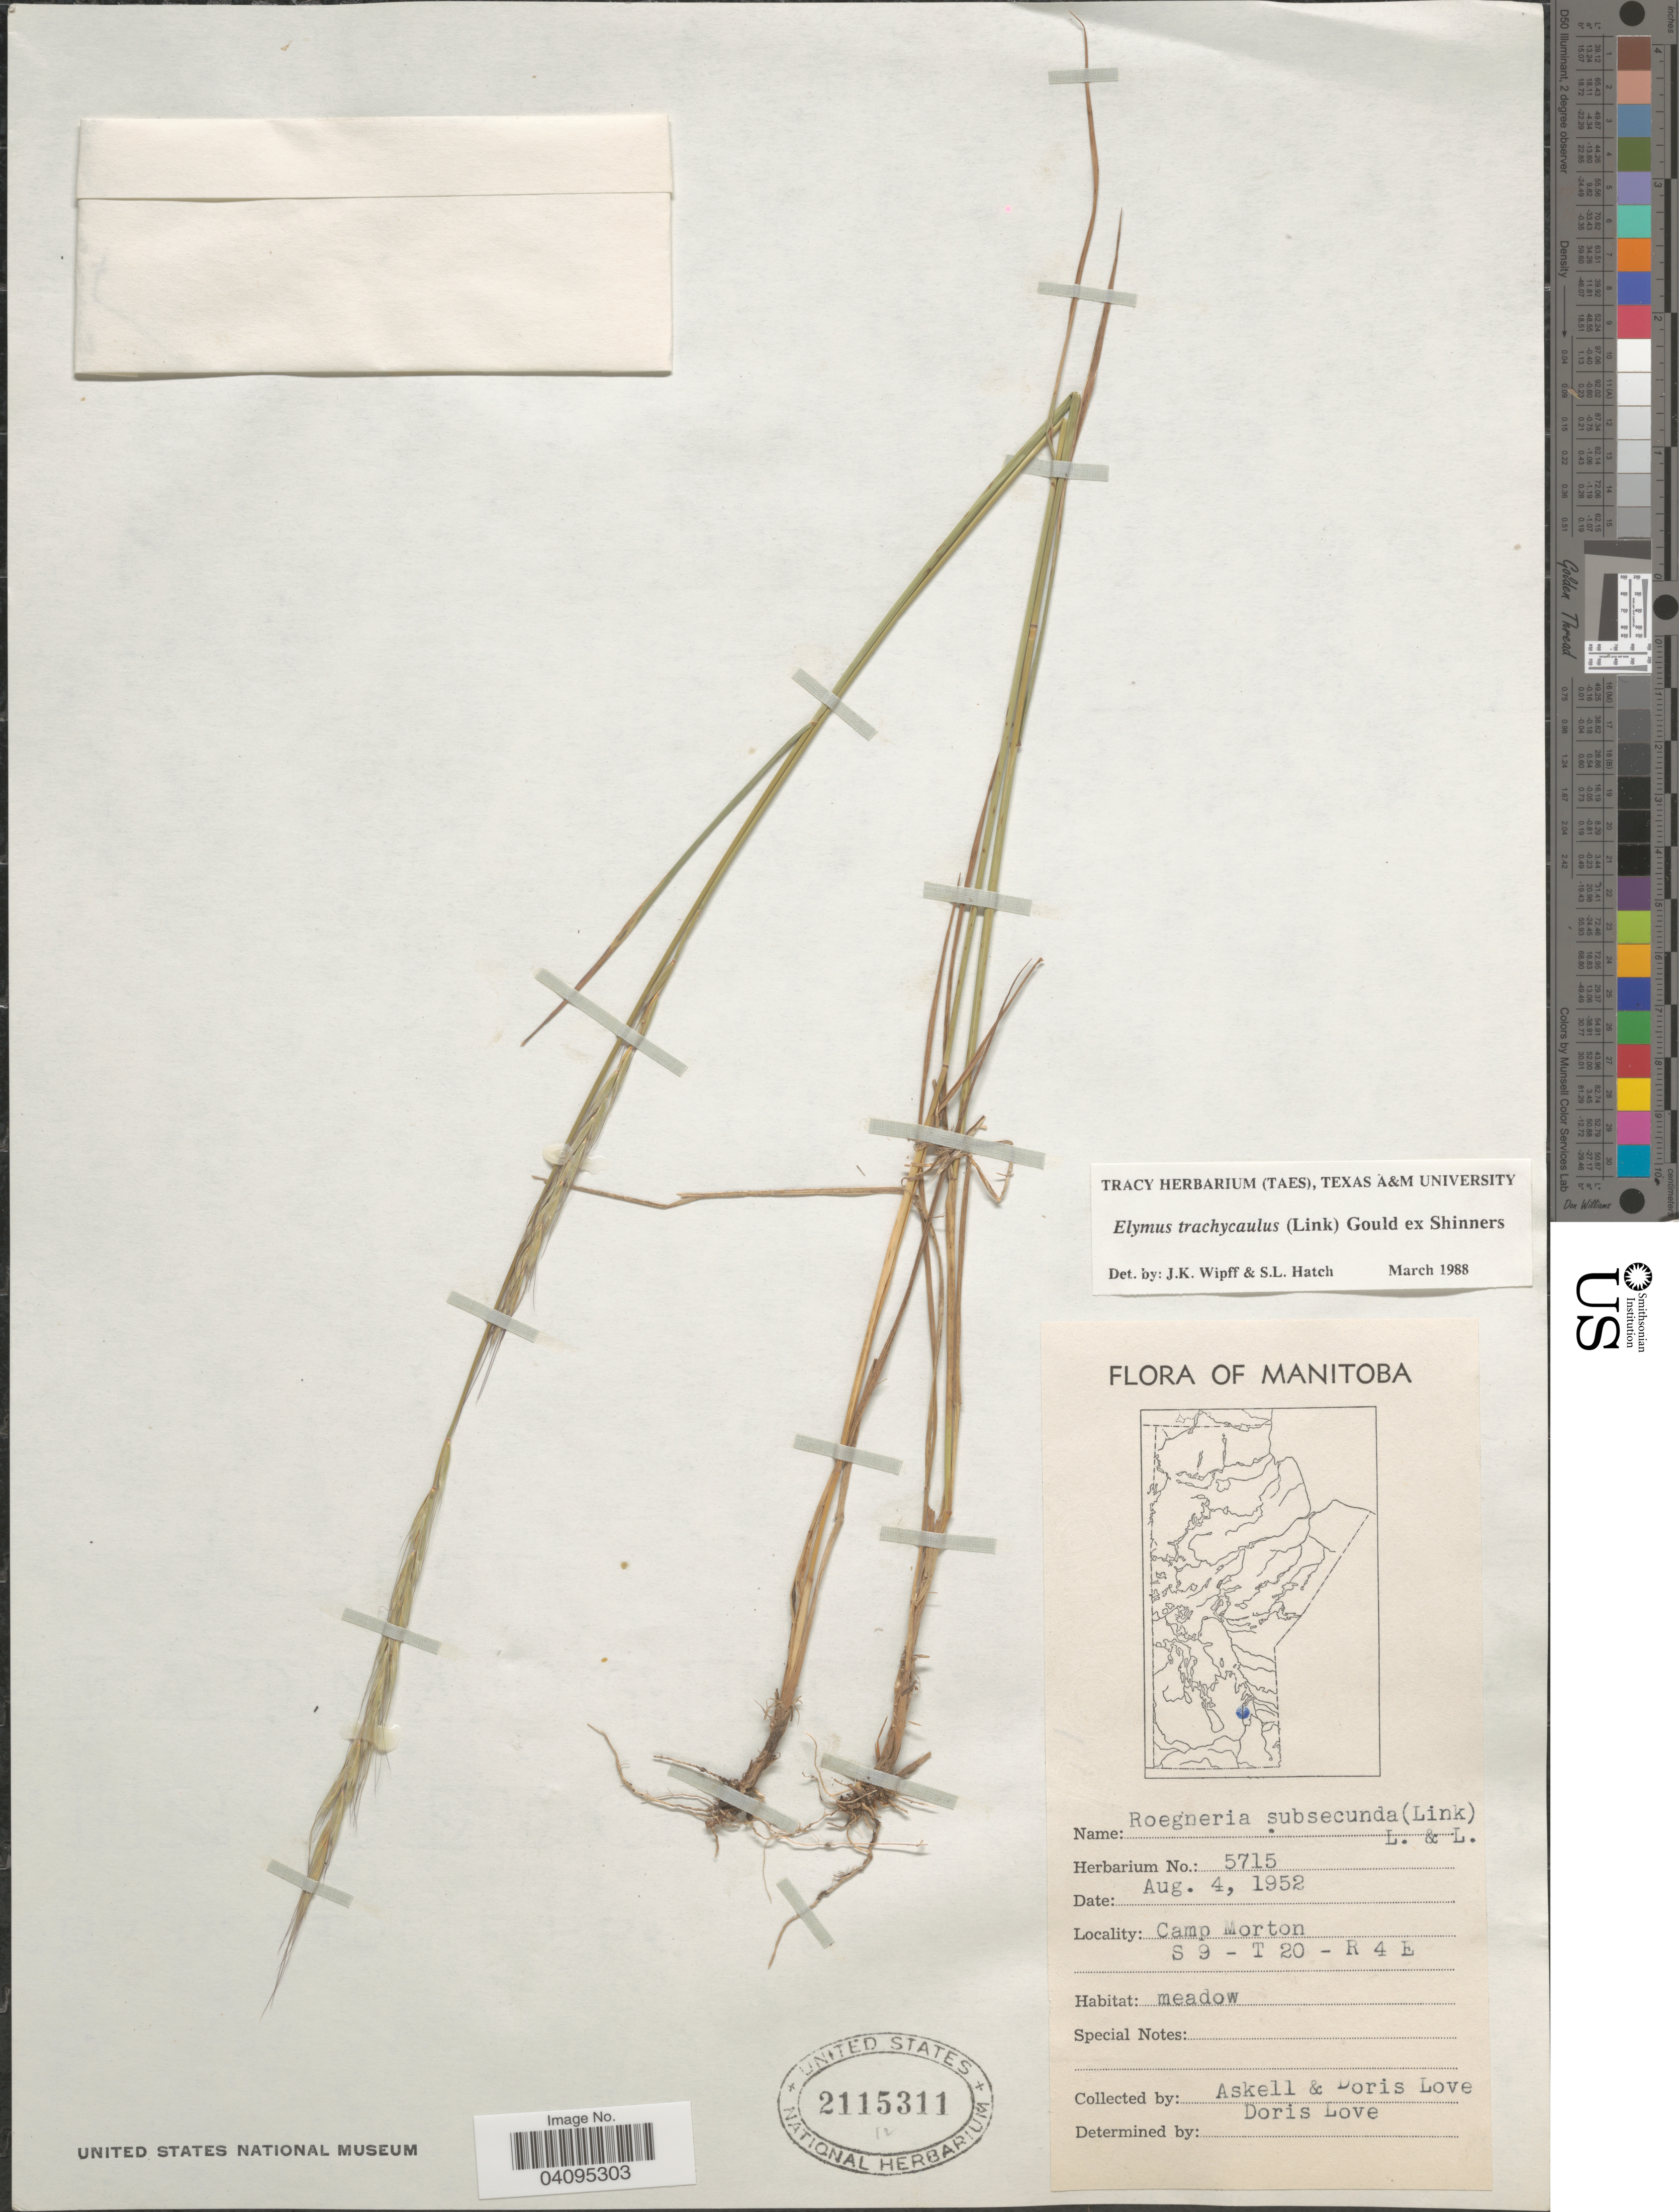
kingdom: Plantae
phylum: Tracheophyta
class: Liliopsida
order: Poales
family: Poaceae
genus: Elymus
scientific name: Elymus trachycaulus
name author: (Link) Gould ex Shinners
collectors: Á. Löve & D. Löve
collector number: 5715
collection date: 1952-08-04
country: Canada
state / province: Manitoba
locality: Camp Morton. S 9 - T 20 - R 4 E. Meadow.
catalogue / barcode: US 2115311